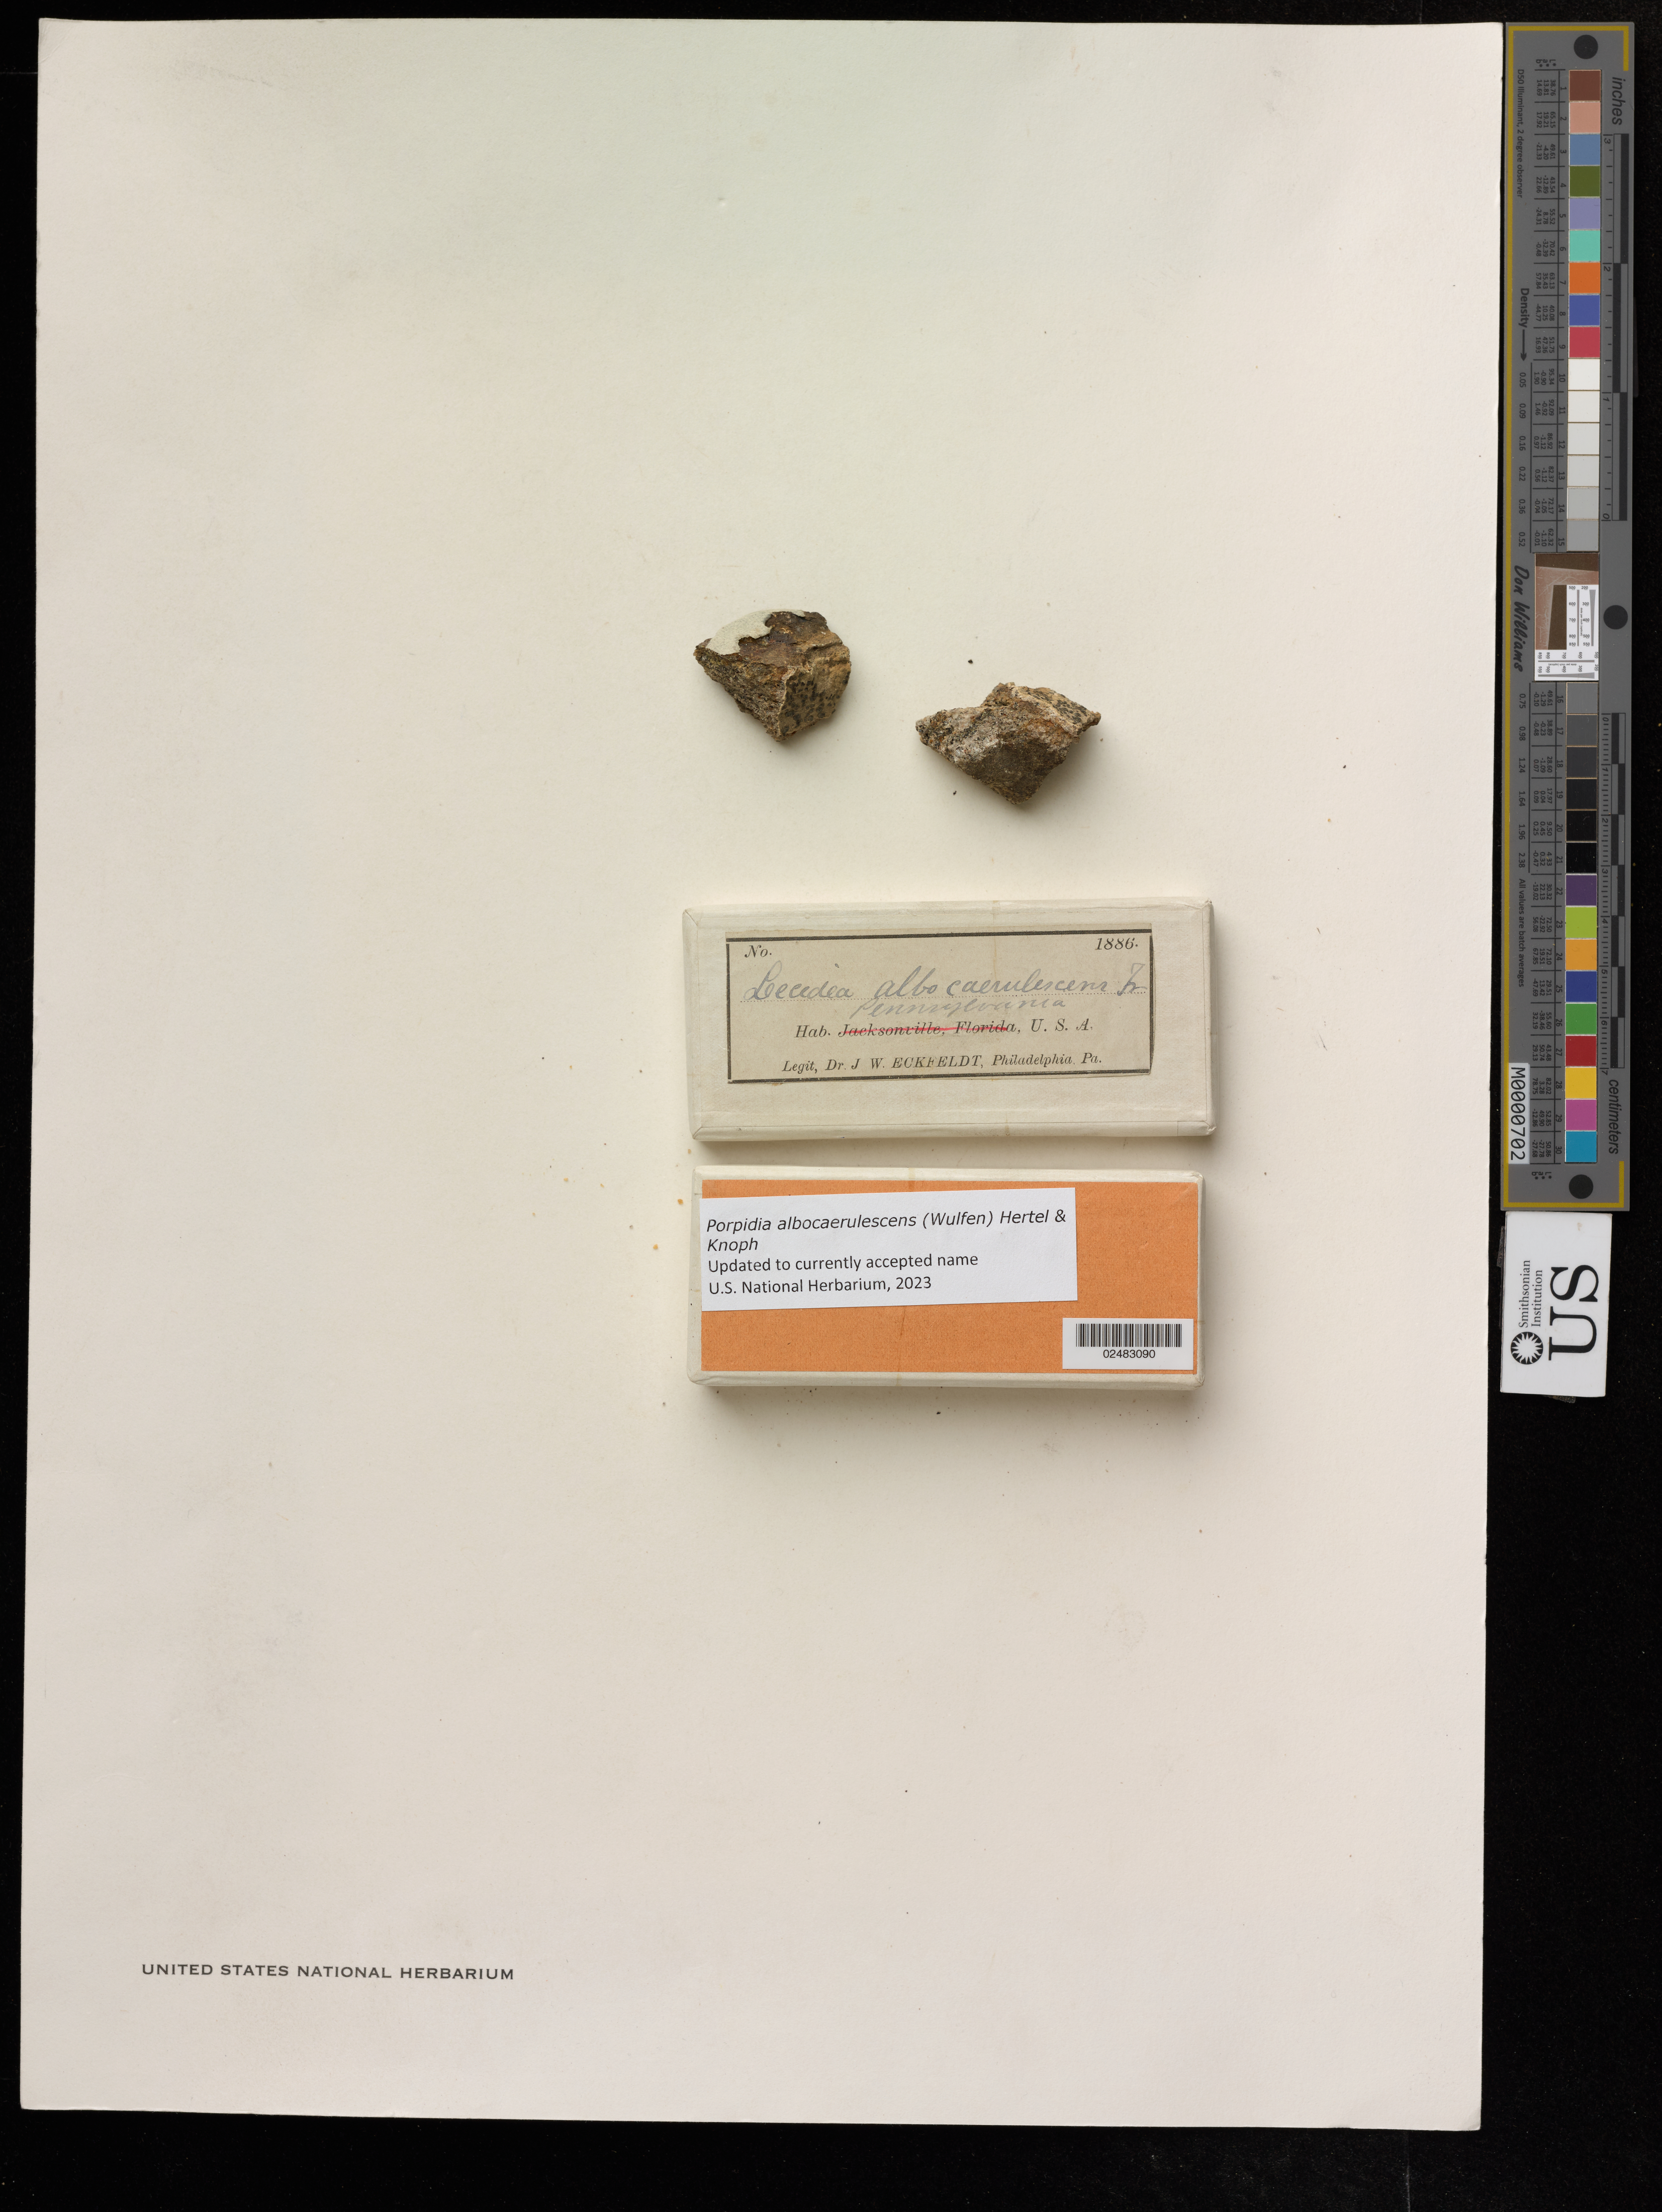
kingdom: Fungi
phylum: Ascomycota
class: Lecanoromycetes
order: Lecideales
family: Lecideaceae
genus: Porpidia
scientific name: Porpidia albocaerulescens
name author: (Wulfen) Hertel & Knoph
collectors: J. Eckieldt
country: United States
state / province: Pennsylvania